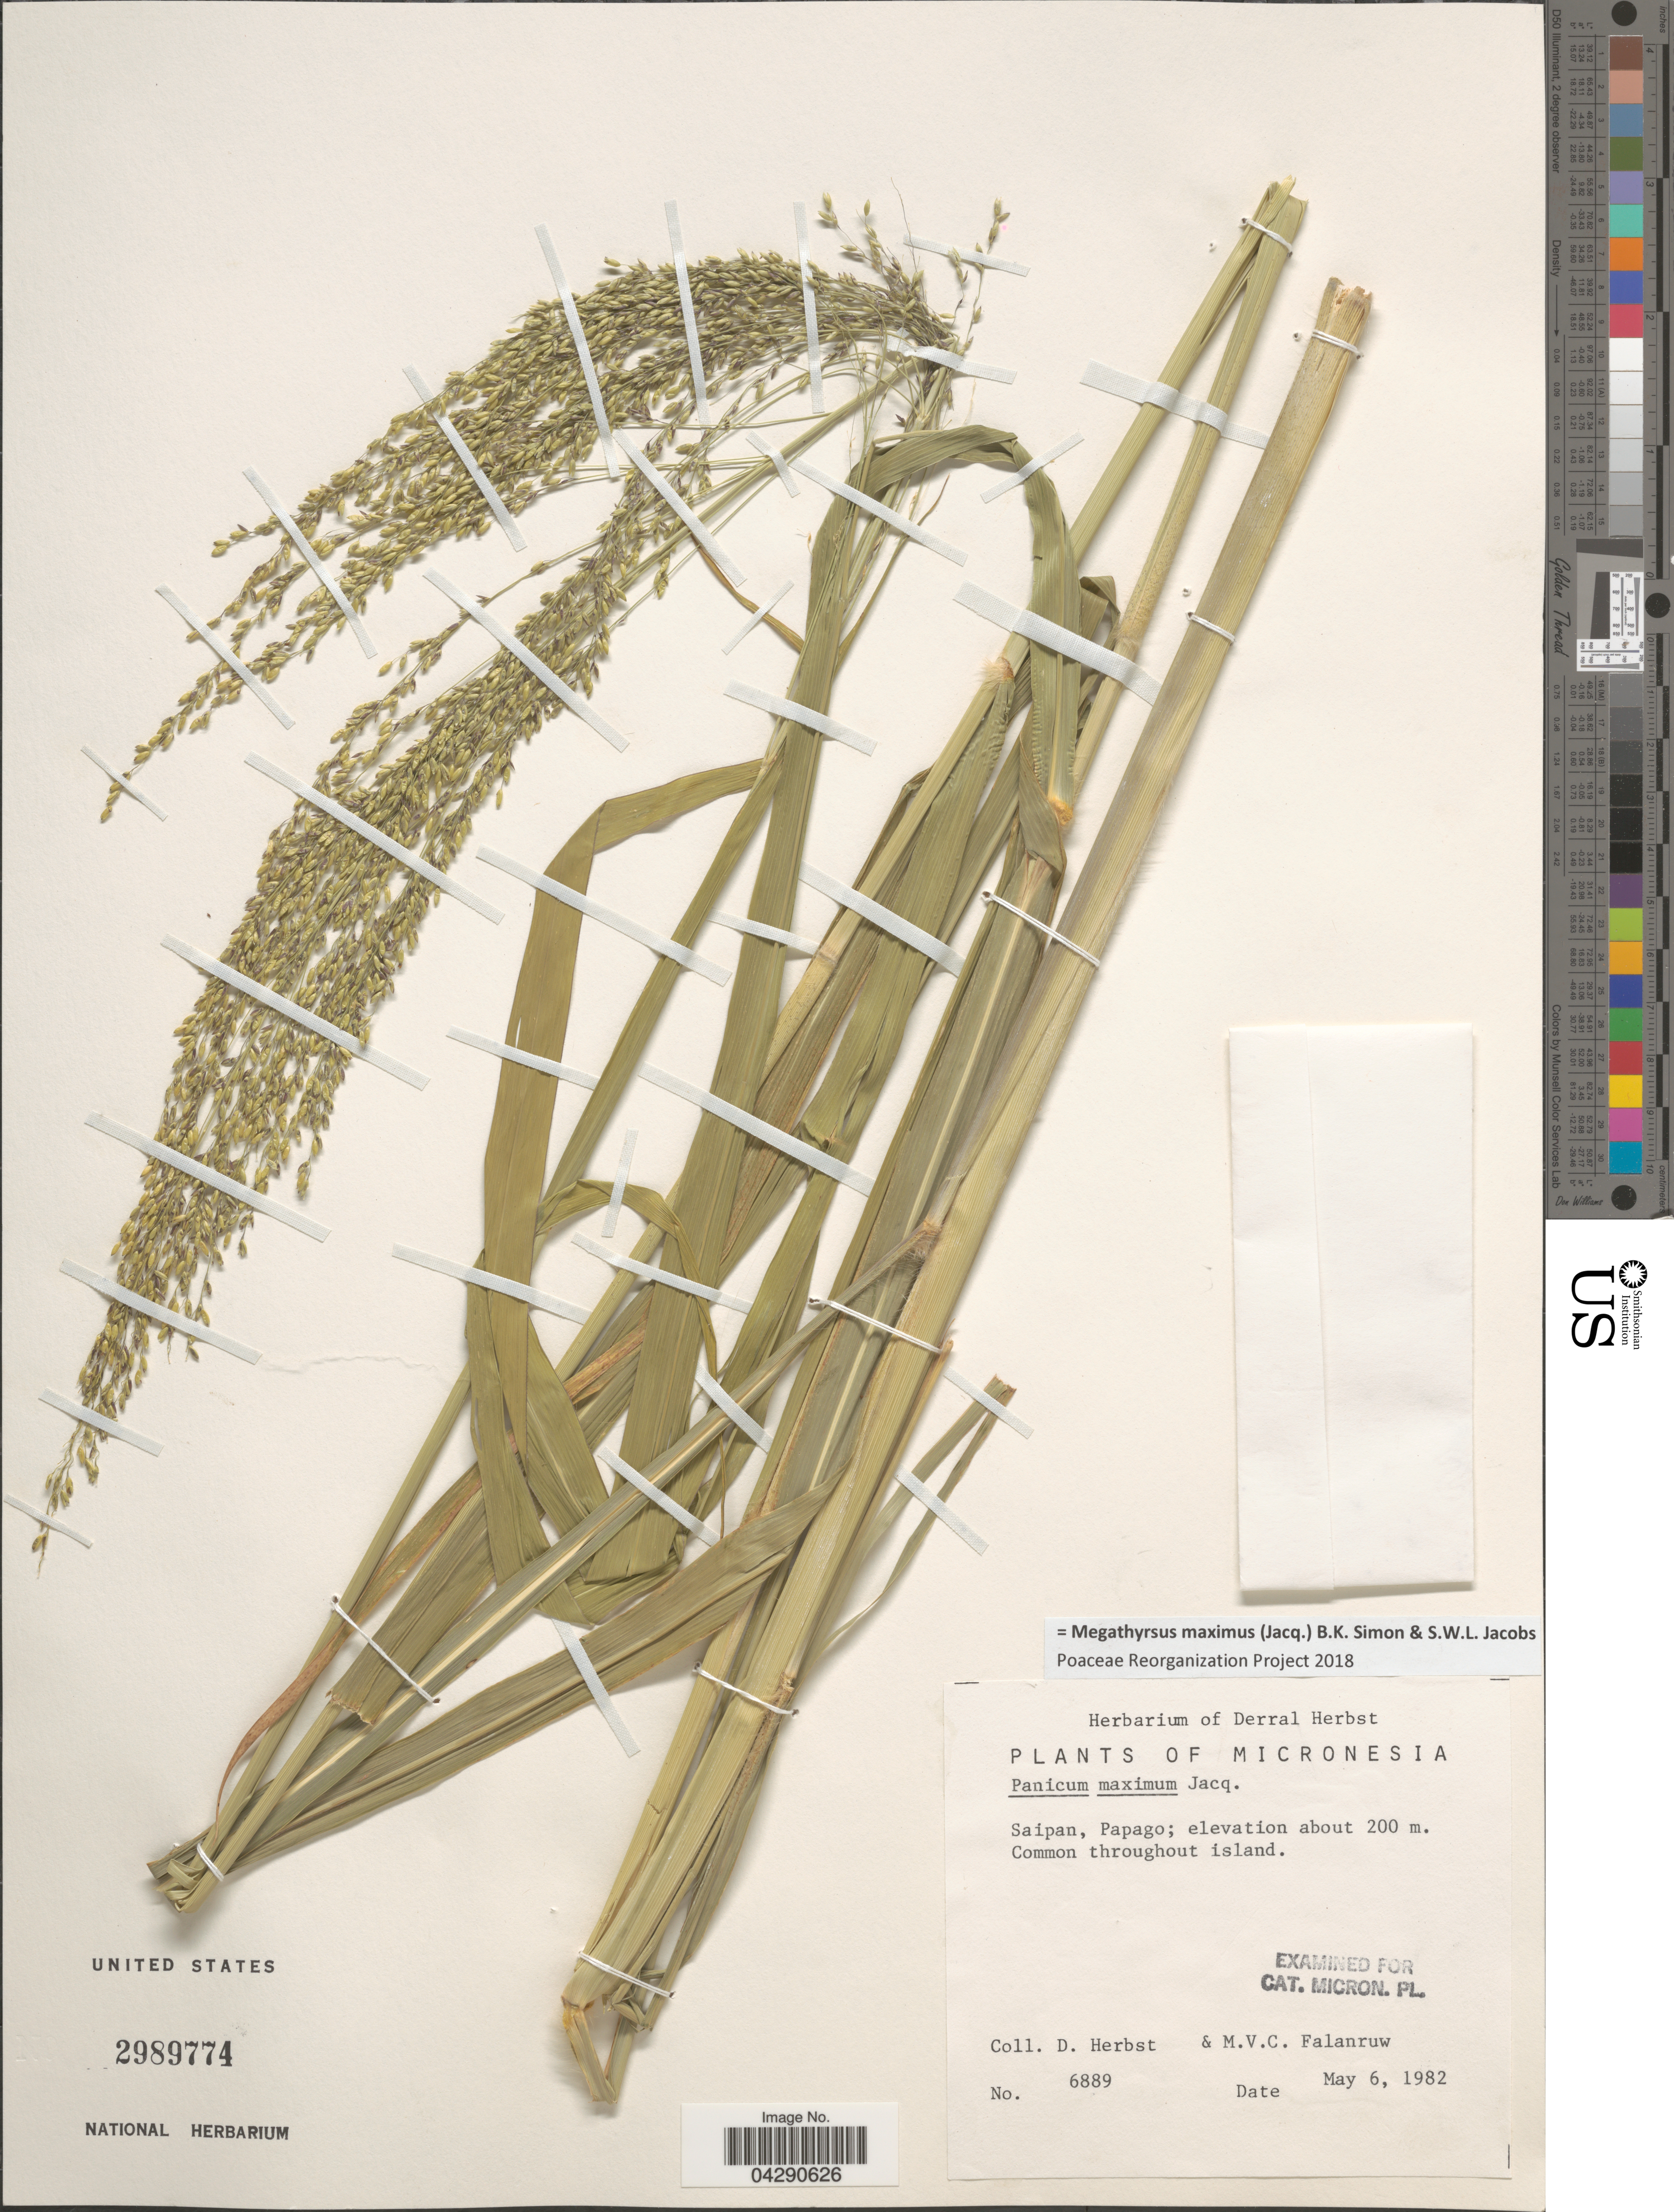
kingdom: Plantae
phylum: Tracheophyta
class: Liliopsida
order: Poales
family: Poaceae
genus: Megathyrsus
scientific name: Megathyrsus maximus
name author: (Jacq.) B.K. Simon & S.W.L. Jacobs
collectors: D. R. Herbst & M. V. Falanruw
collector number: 6889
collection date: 1982-05-06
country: Northern Mariana Islands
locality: Micronesia [unsure placement]. Saipan, Papago.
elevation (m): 200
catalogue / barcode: US 2989774